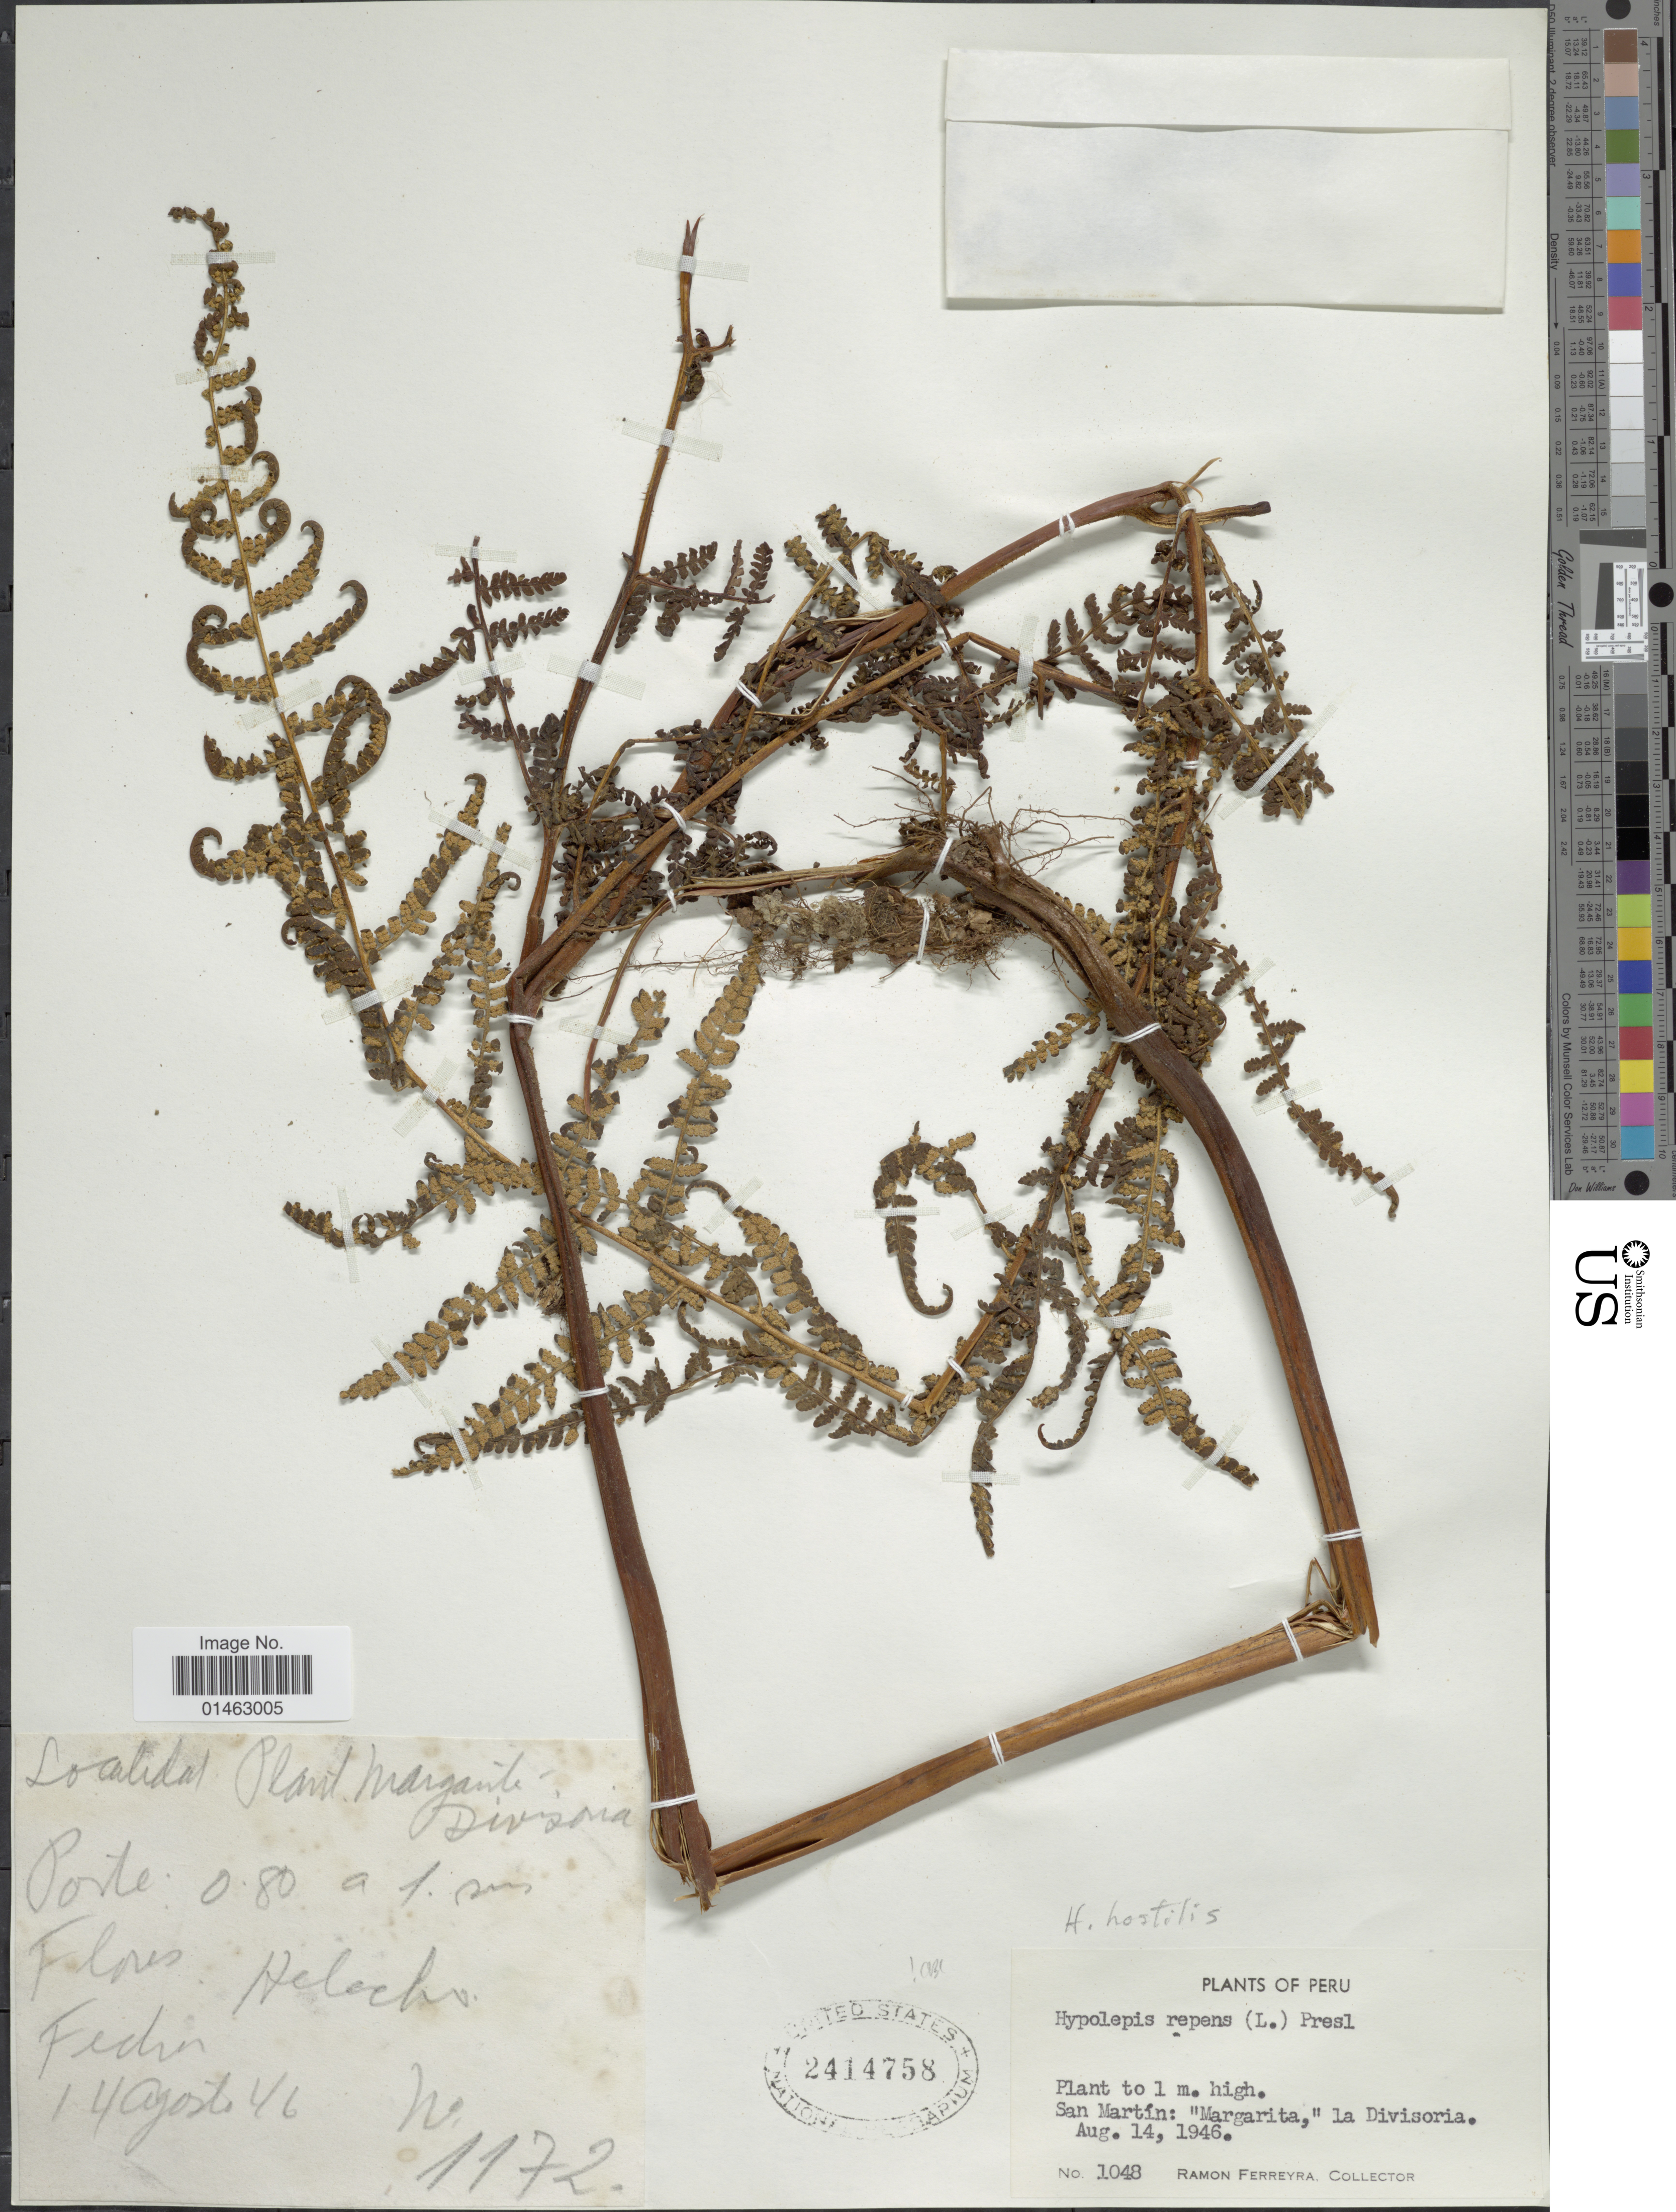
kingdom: Plantae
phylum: Tracheophyta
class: Polypodiopsida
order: Polypodiales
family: Dennstaedtiaceae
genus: Hypolepis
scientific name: Hypolepis hostilis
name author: (Kunze) C. Presl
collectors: R. A. Ferreyra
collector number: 1048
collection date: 1946-08-14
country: Peru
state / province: San Martín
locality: Margarita, La Divisoria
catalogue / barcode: US 2414758